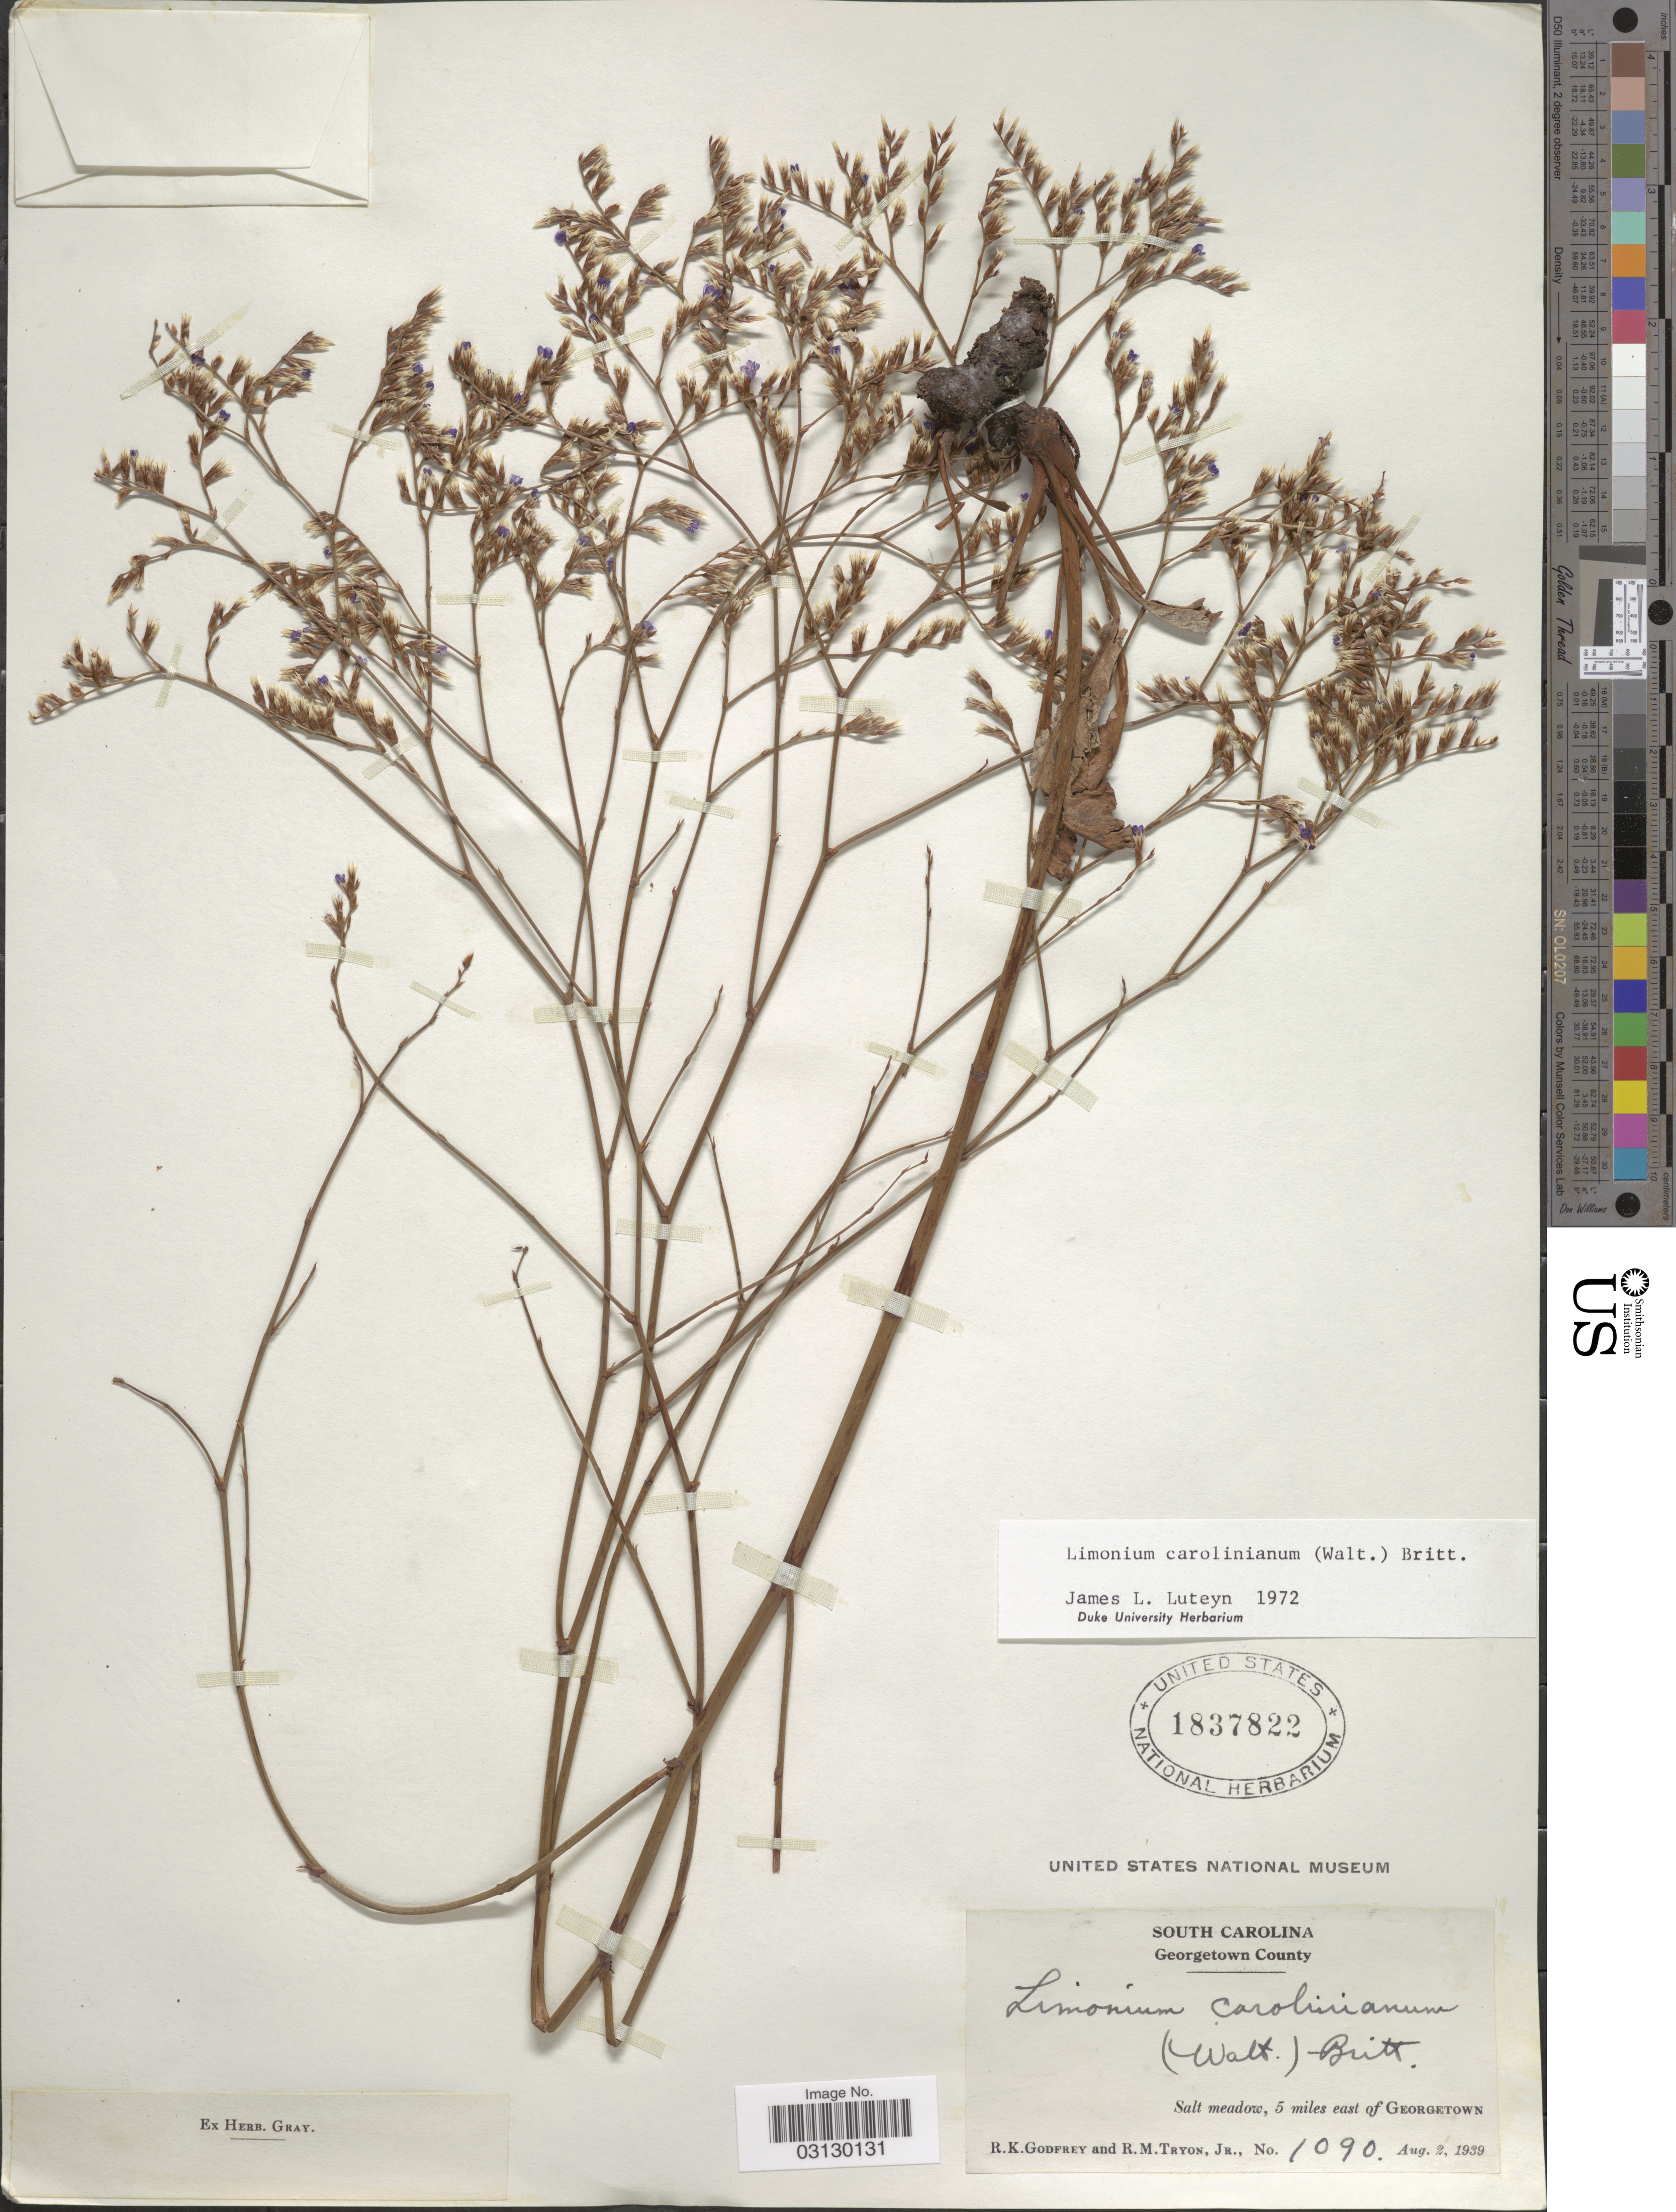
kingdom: Plantae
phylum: Tracheophyta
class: Magnoliopsida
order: Caryophyllales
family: Plumbaginaceae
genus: Limonium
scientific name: Limonium carolinianum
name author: (Walter) Britton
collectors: R. K. Godfrey & R. Tryon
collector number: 1090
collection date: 1939-08-02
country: United States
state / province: South Carolina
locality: Georgetown County. Salt meadow, 5 miles east of Georgetown.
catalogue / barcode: US 1837822